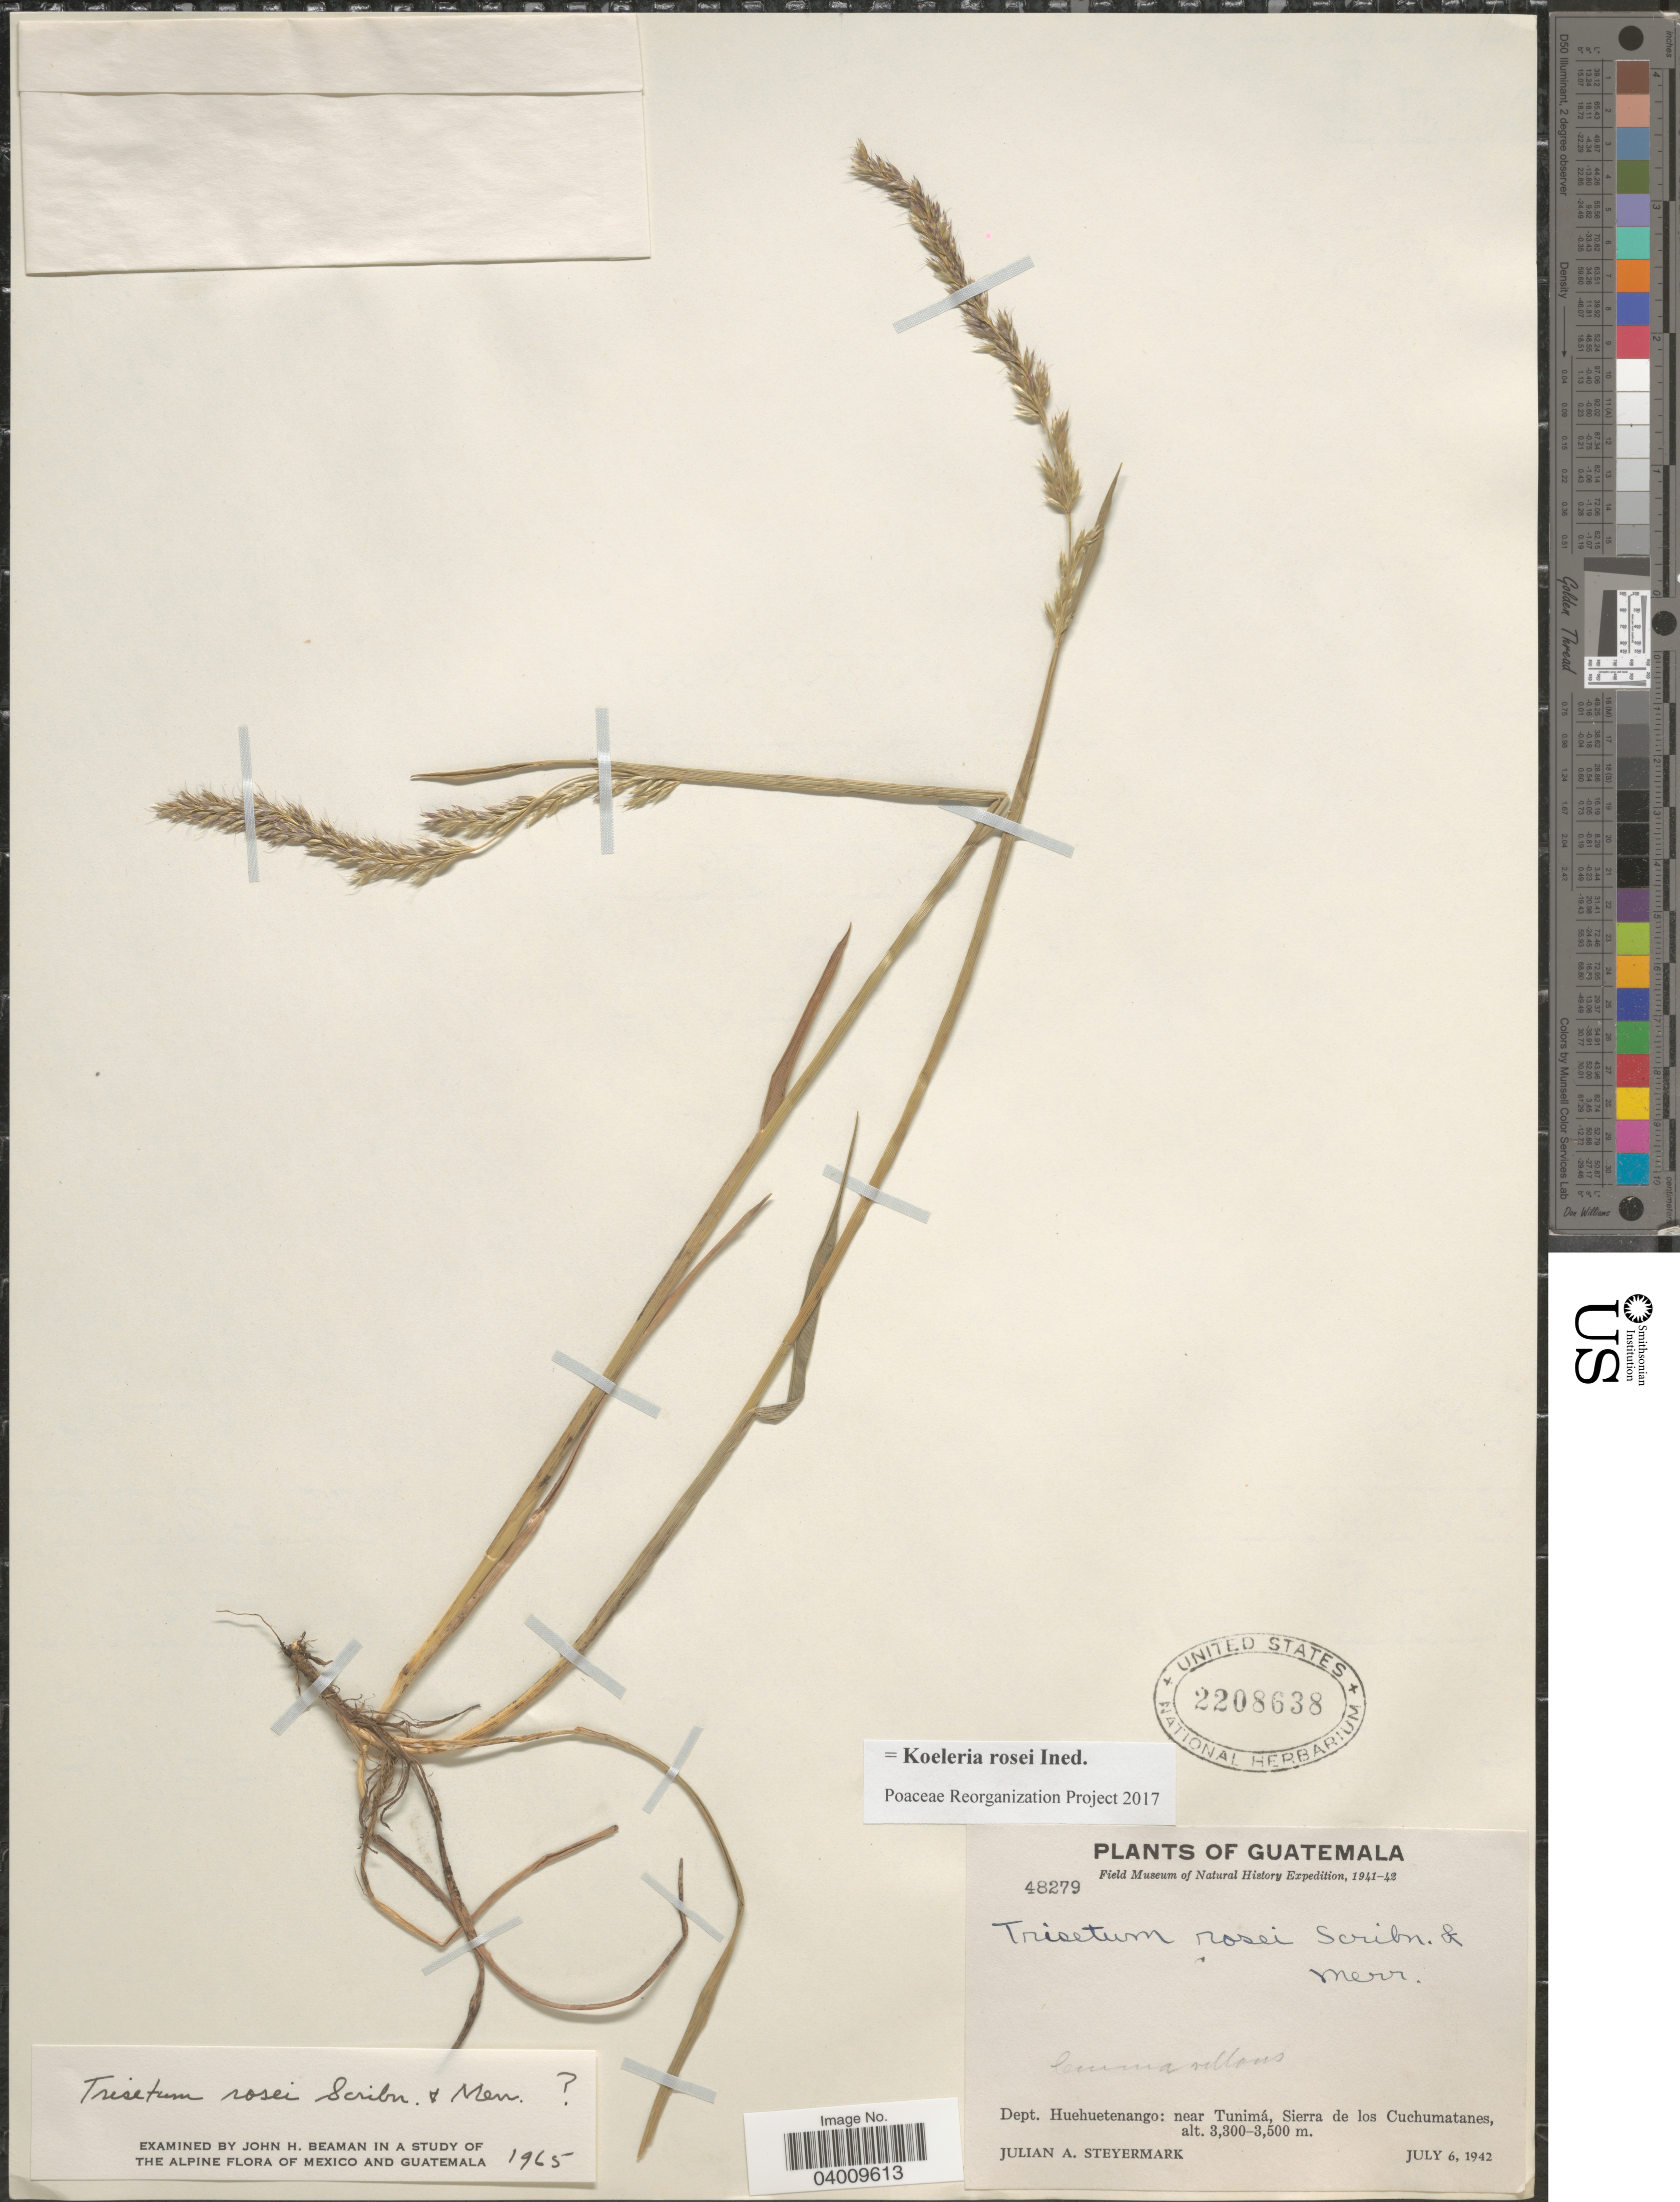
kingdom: Plantae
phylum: Tracheophyta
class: Liliopsida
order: Poales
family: Poaceae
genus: Koeleria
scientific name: Koeleria rosei ined.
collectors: J. Steyermark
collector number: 48279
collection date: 1942-07-06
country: Guatemala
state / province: Huehuetenango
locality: Dept. Huehuetenangoe: near Tunimá, Sierra de los Cuchumatanes.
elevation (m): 3300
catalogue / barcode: US 2208638